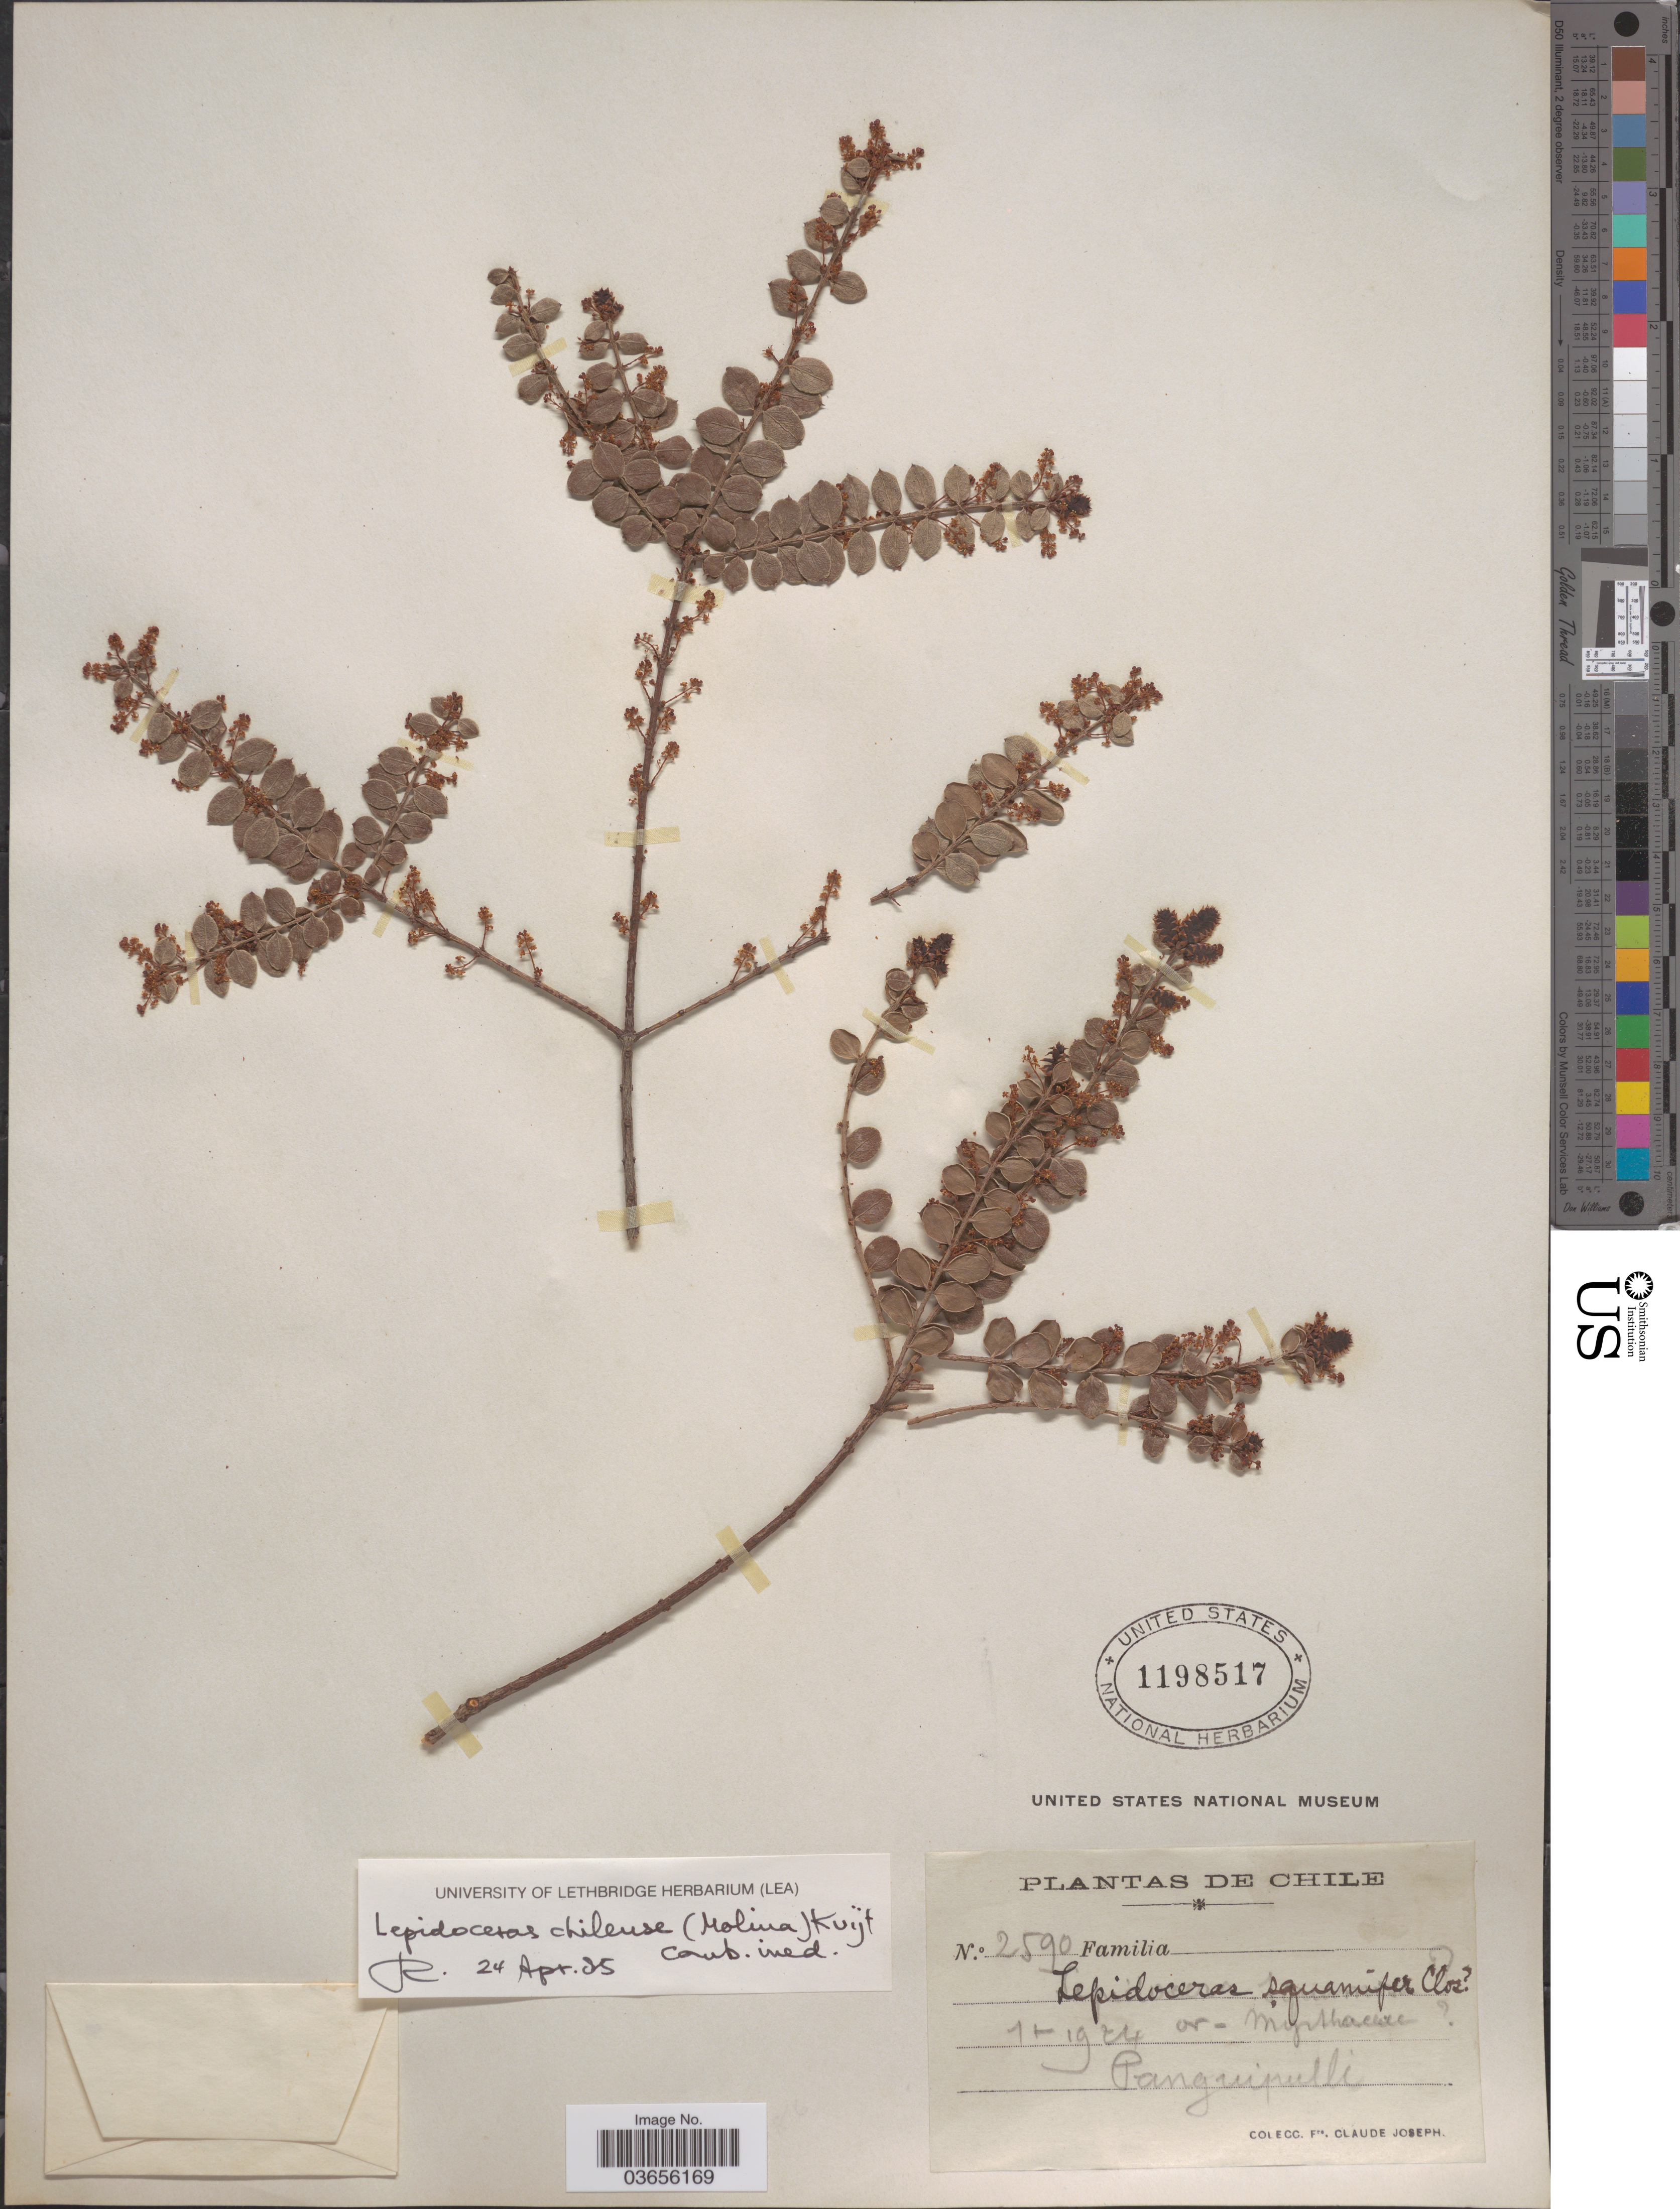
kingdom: Plantae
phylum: Tracheophyta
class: Magnoliopsida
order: Santalales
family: Santalaceae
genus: Lepidoceras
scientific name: Lepidoceras chilense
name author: (Molina) Kuijt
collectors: Bro. Claude-Joseph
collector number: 2590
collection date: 1924-01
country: Chile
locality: Panguipulli.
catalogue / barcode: US 1198517